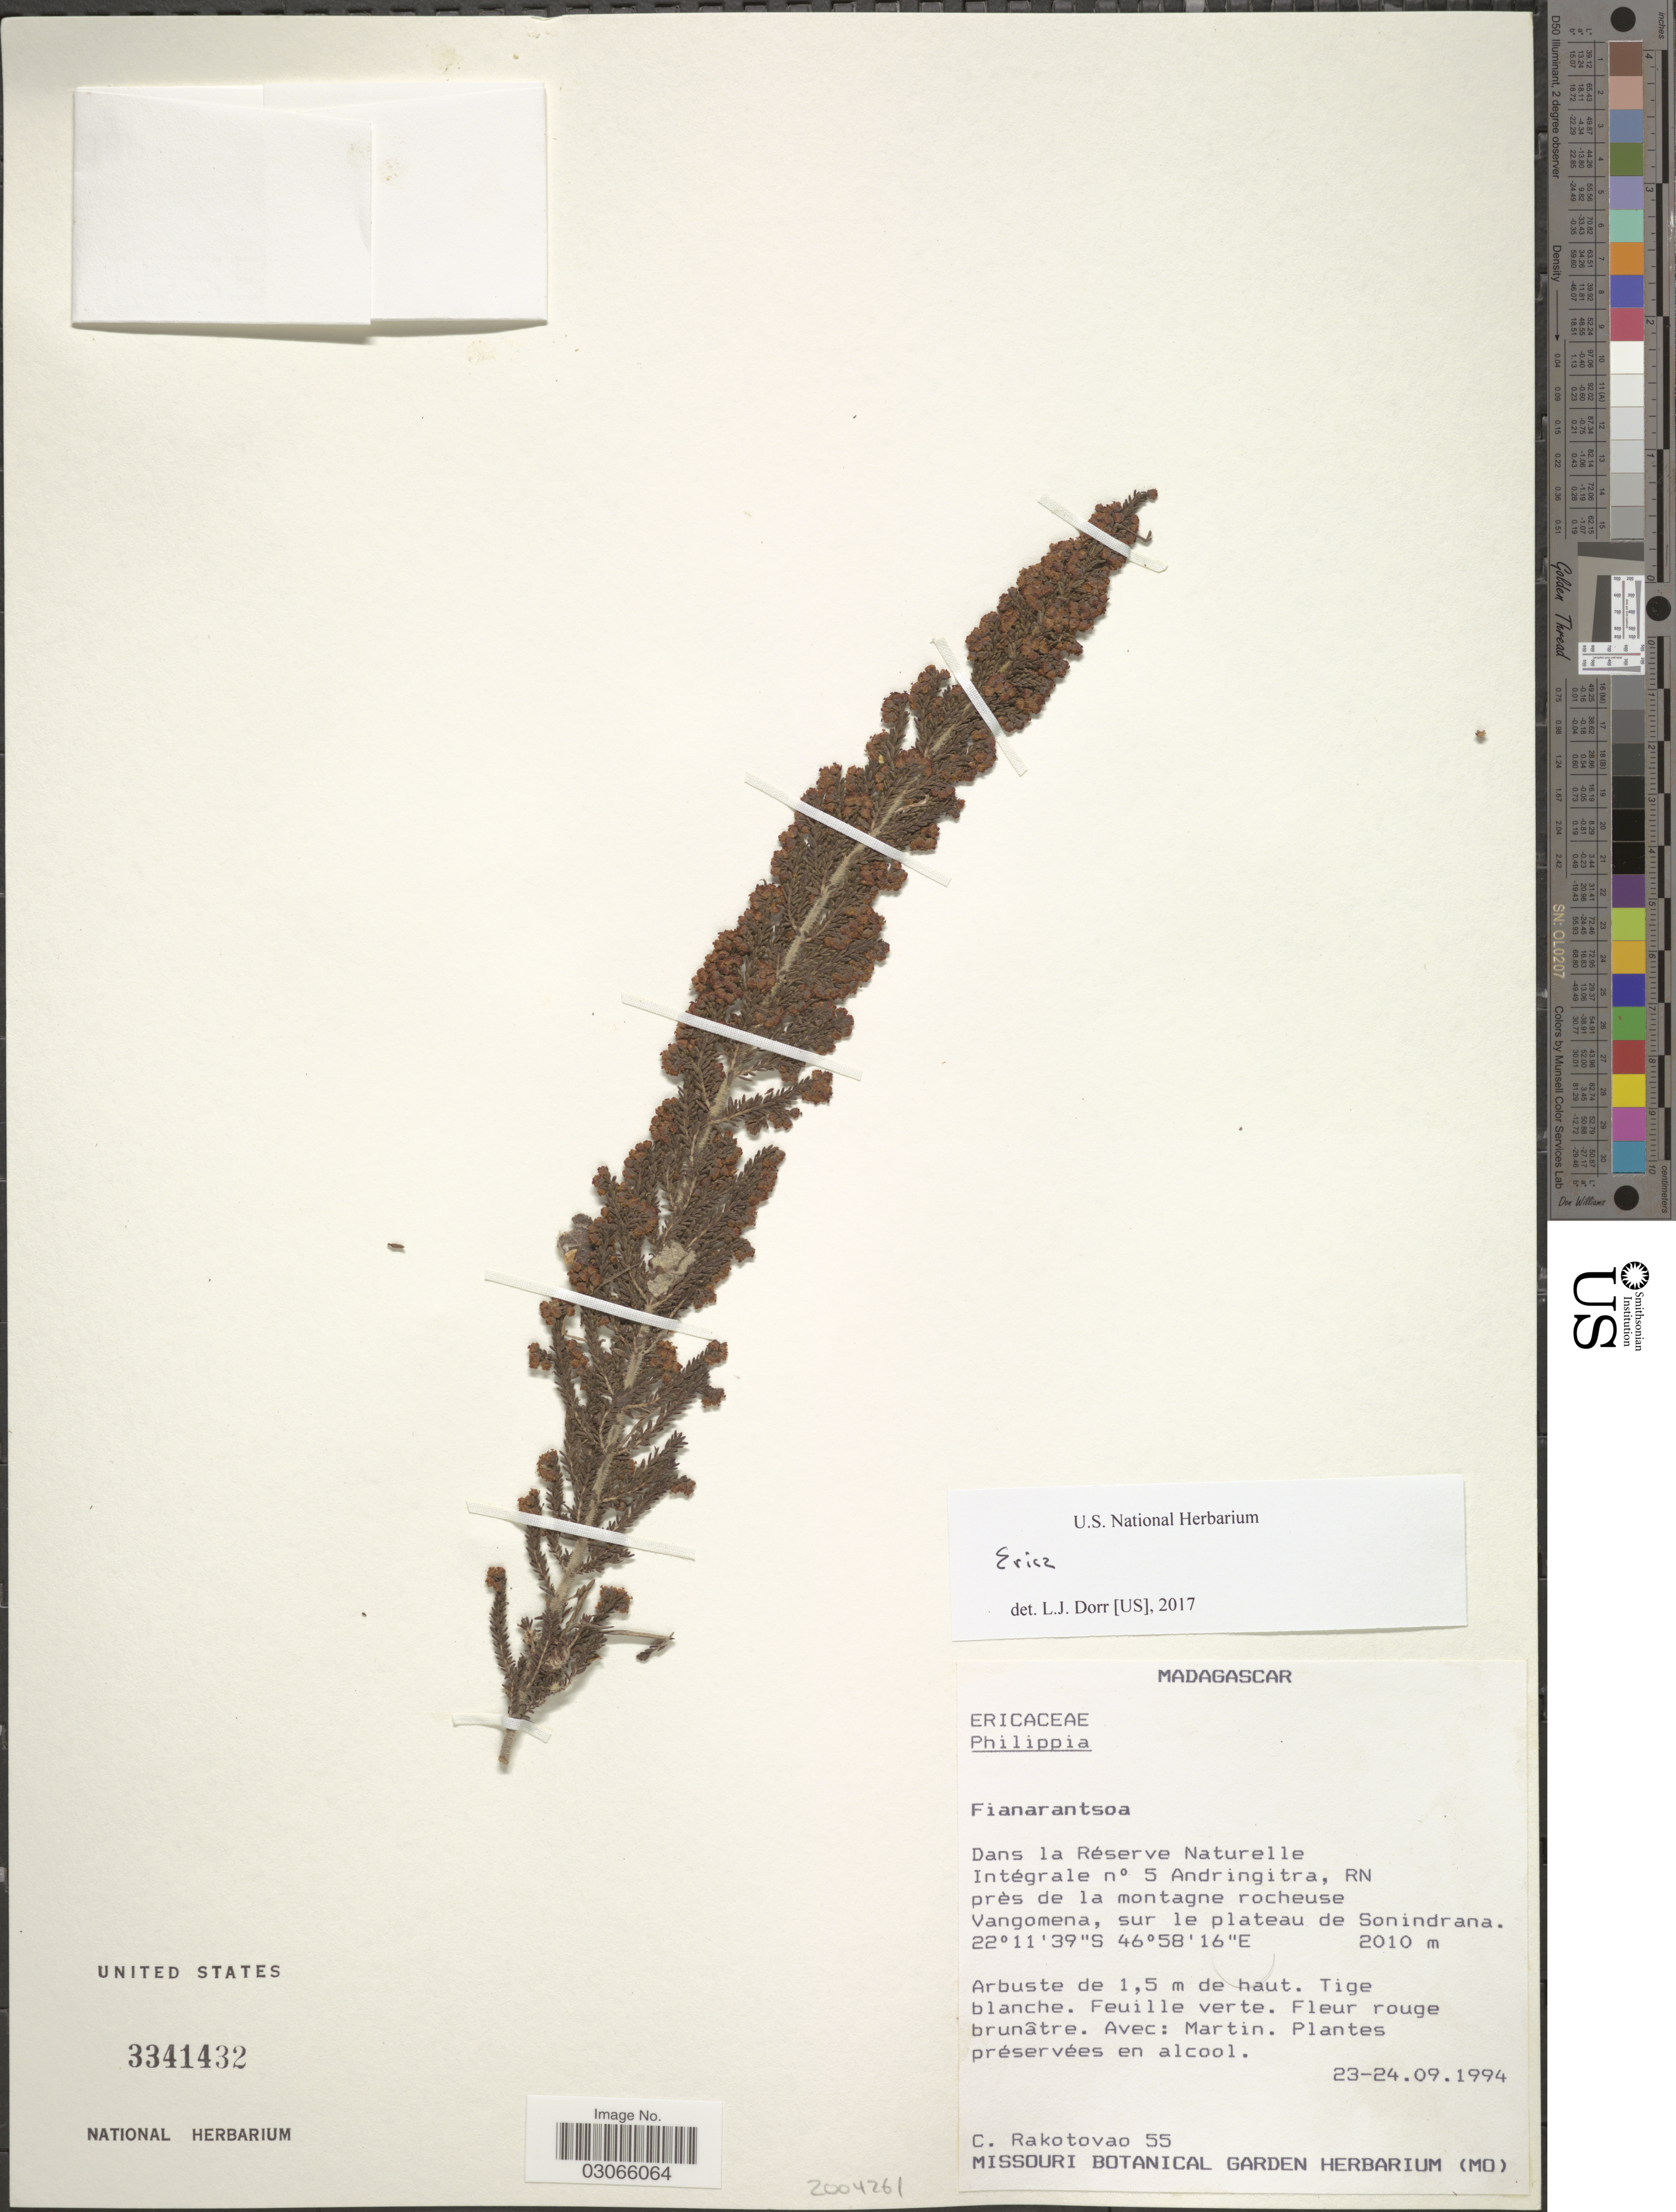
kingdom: Plantae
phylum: Tracheophyta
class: Magnoliopsida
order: Ericales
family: Ericaceae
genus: Erica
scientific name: Erica sp.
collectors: C. Rakotovao & Martin, --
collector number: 55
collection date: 1994-09-23/1994-09-24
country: Madagascar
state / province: Ihorombe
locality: Dans la Réserve Naturelle Intégrale n° 5 Andringitra, RN près de la montagne rocheuse Vangomena, sur le plateau de Sonindrana.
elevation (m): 2010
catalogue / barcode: US 3341432